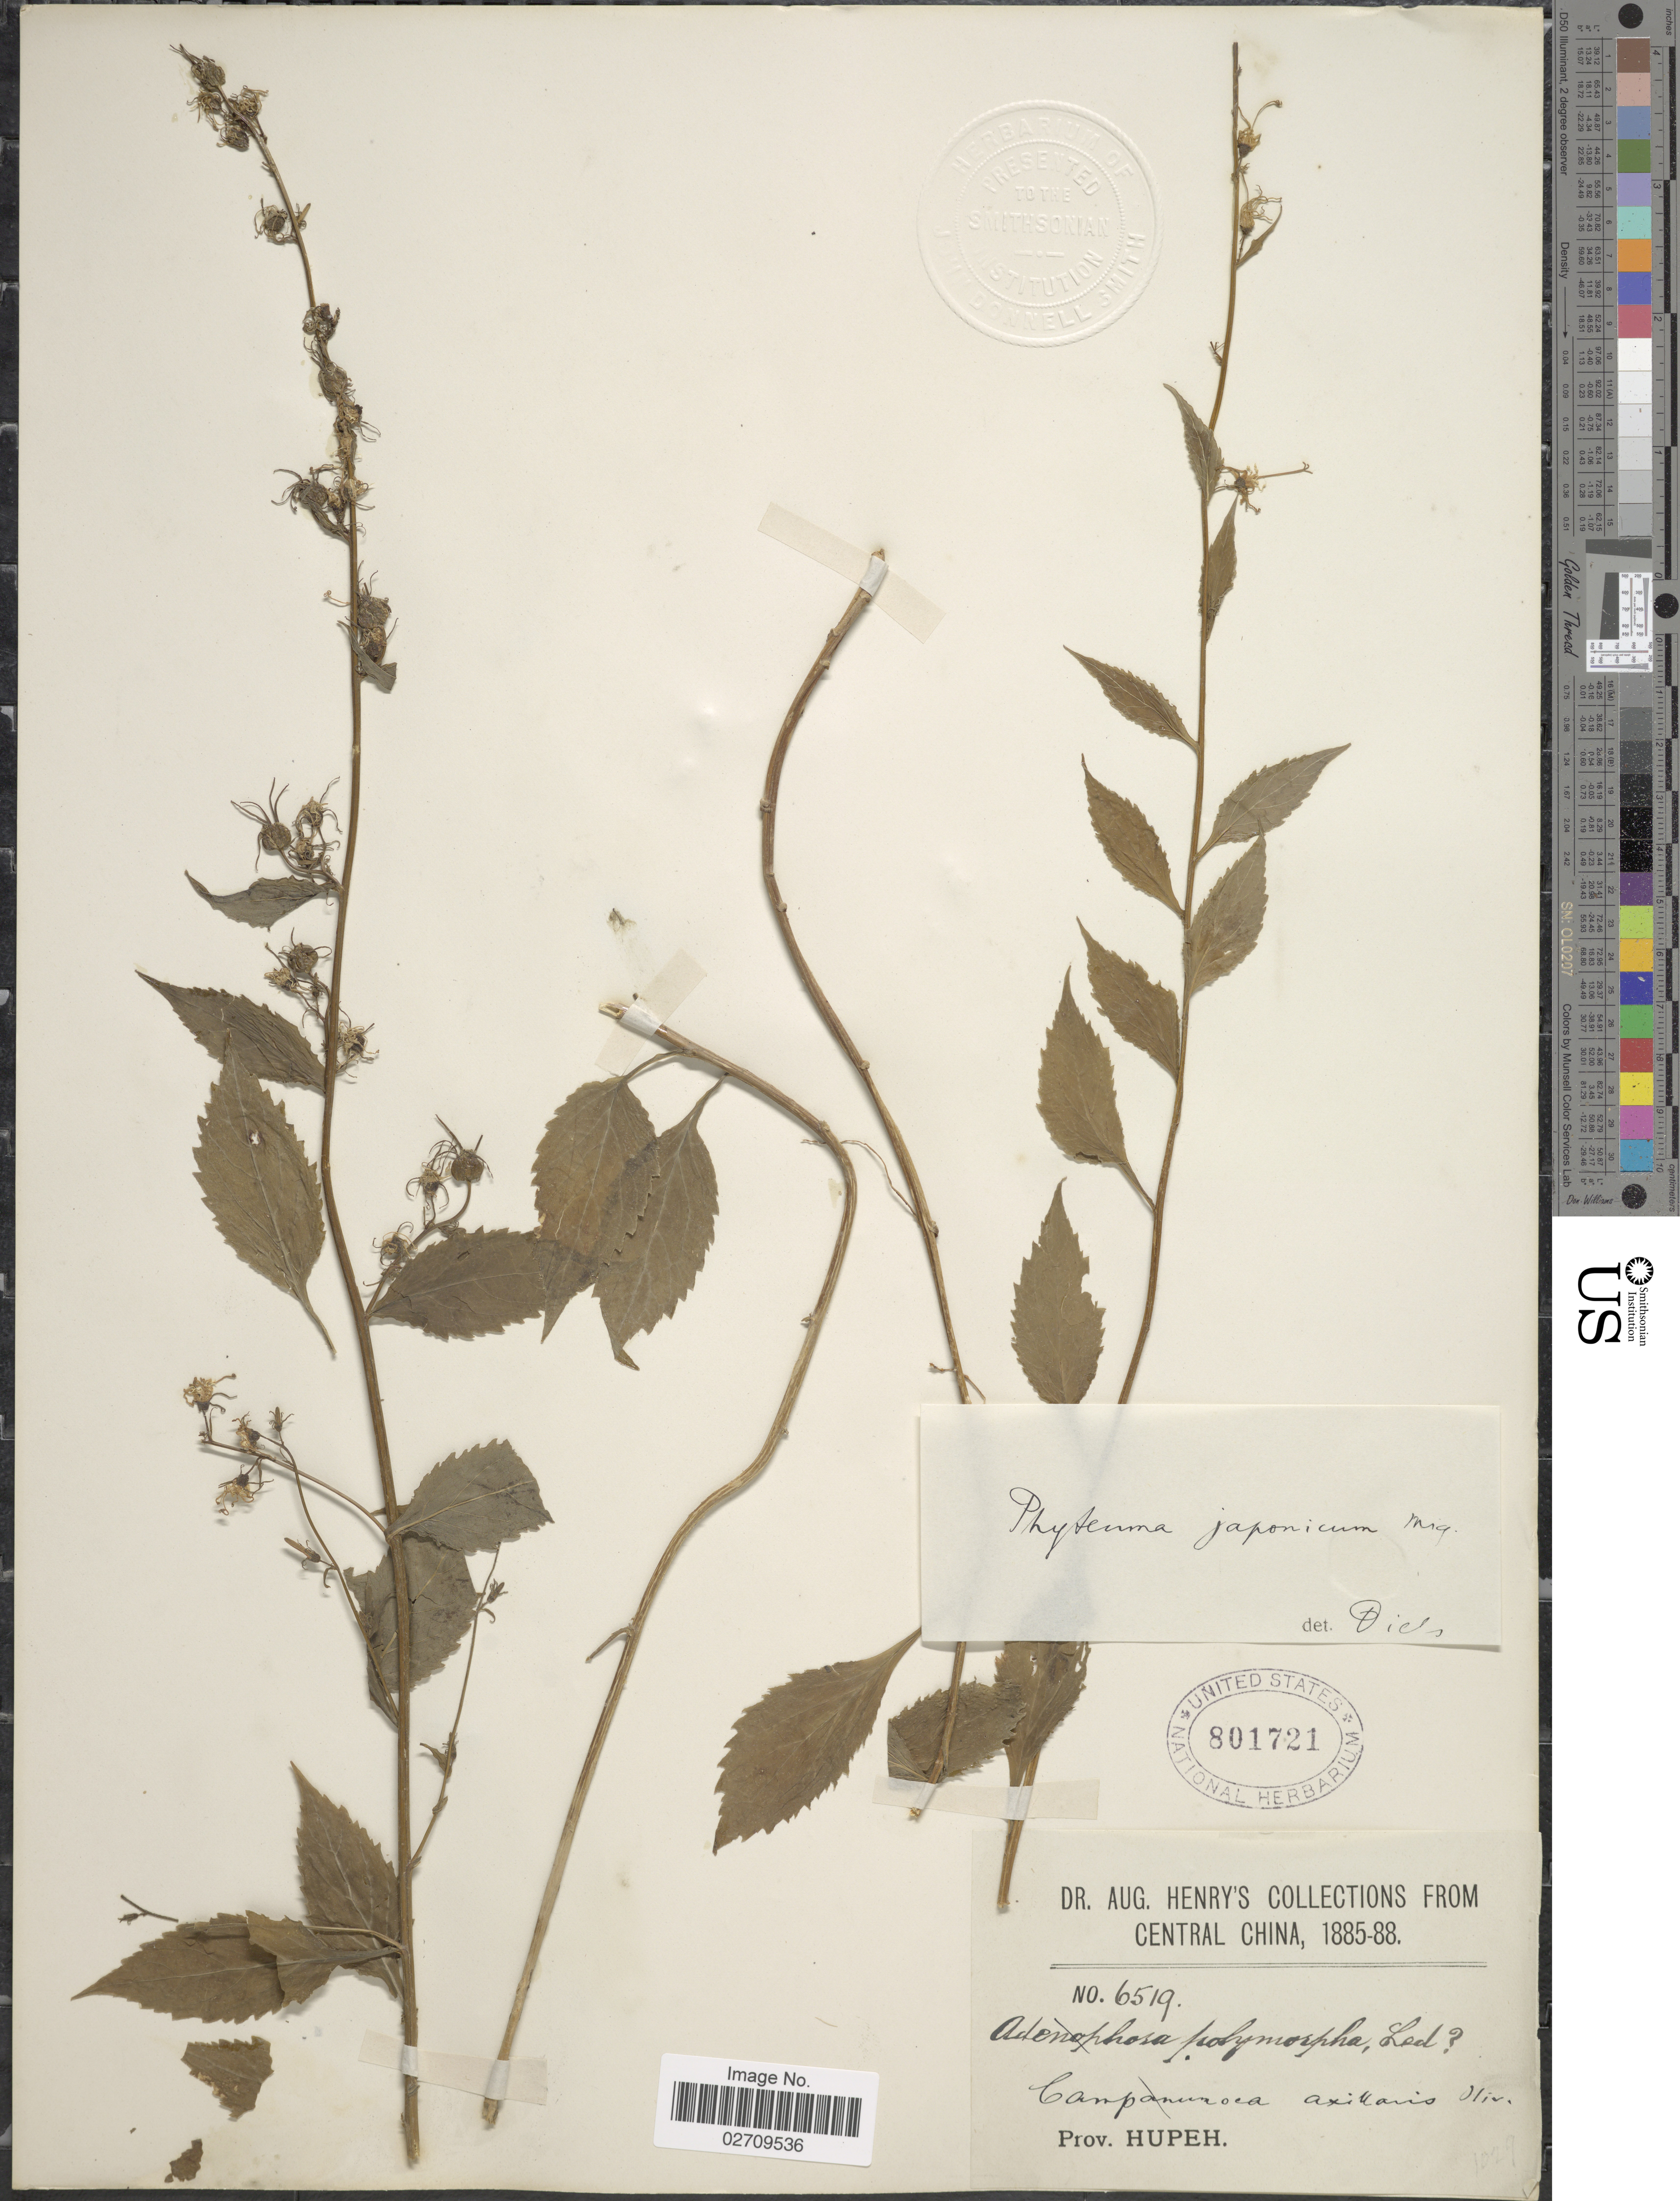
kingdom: Plantae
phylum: Tracheophyta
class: Magnoliopsida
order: Asterales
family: Campanulaceae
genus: Asyneuma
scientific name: Asyneuma japonicum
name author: (Wall.) Briq.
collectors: A. Henry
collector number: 6519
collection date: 1885/1888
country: China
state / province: Hubei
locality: Central China, Prov. Hupeh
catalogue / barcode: US 801721